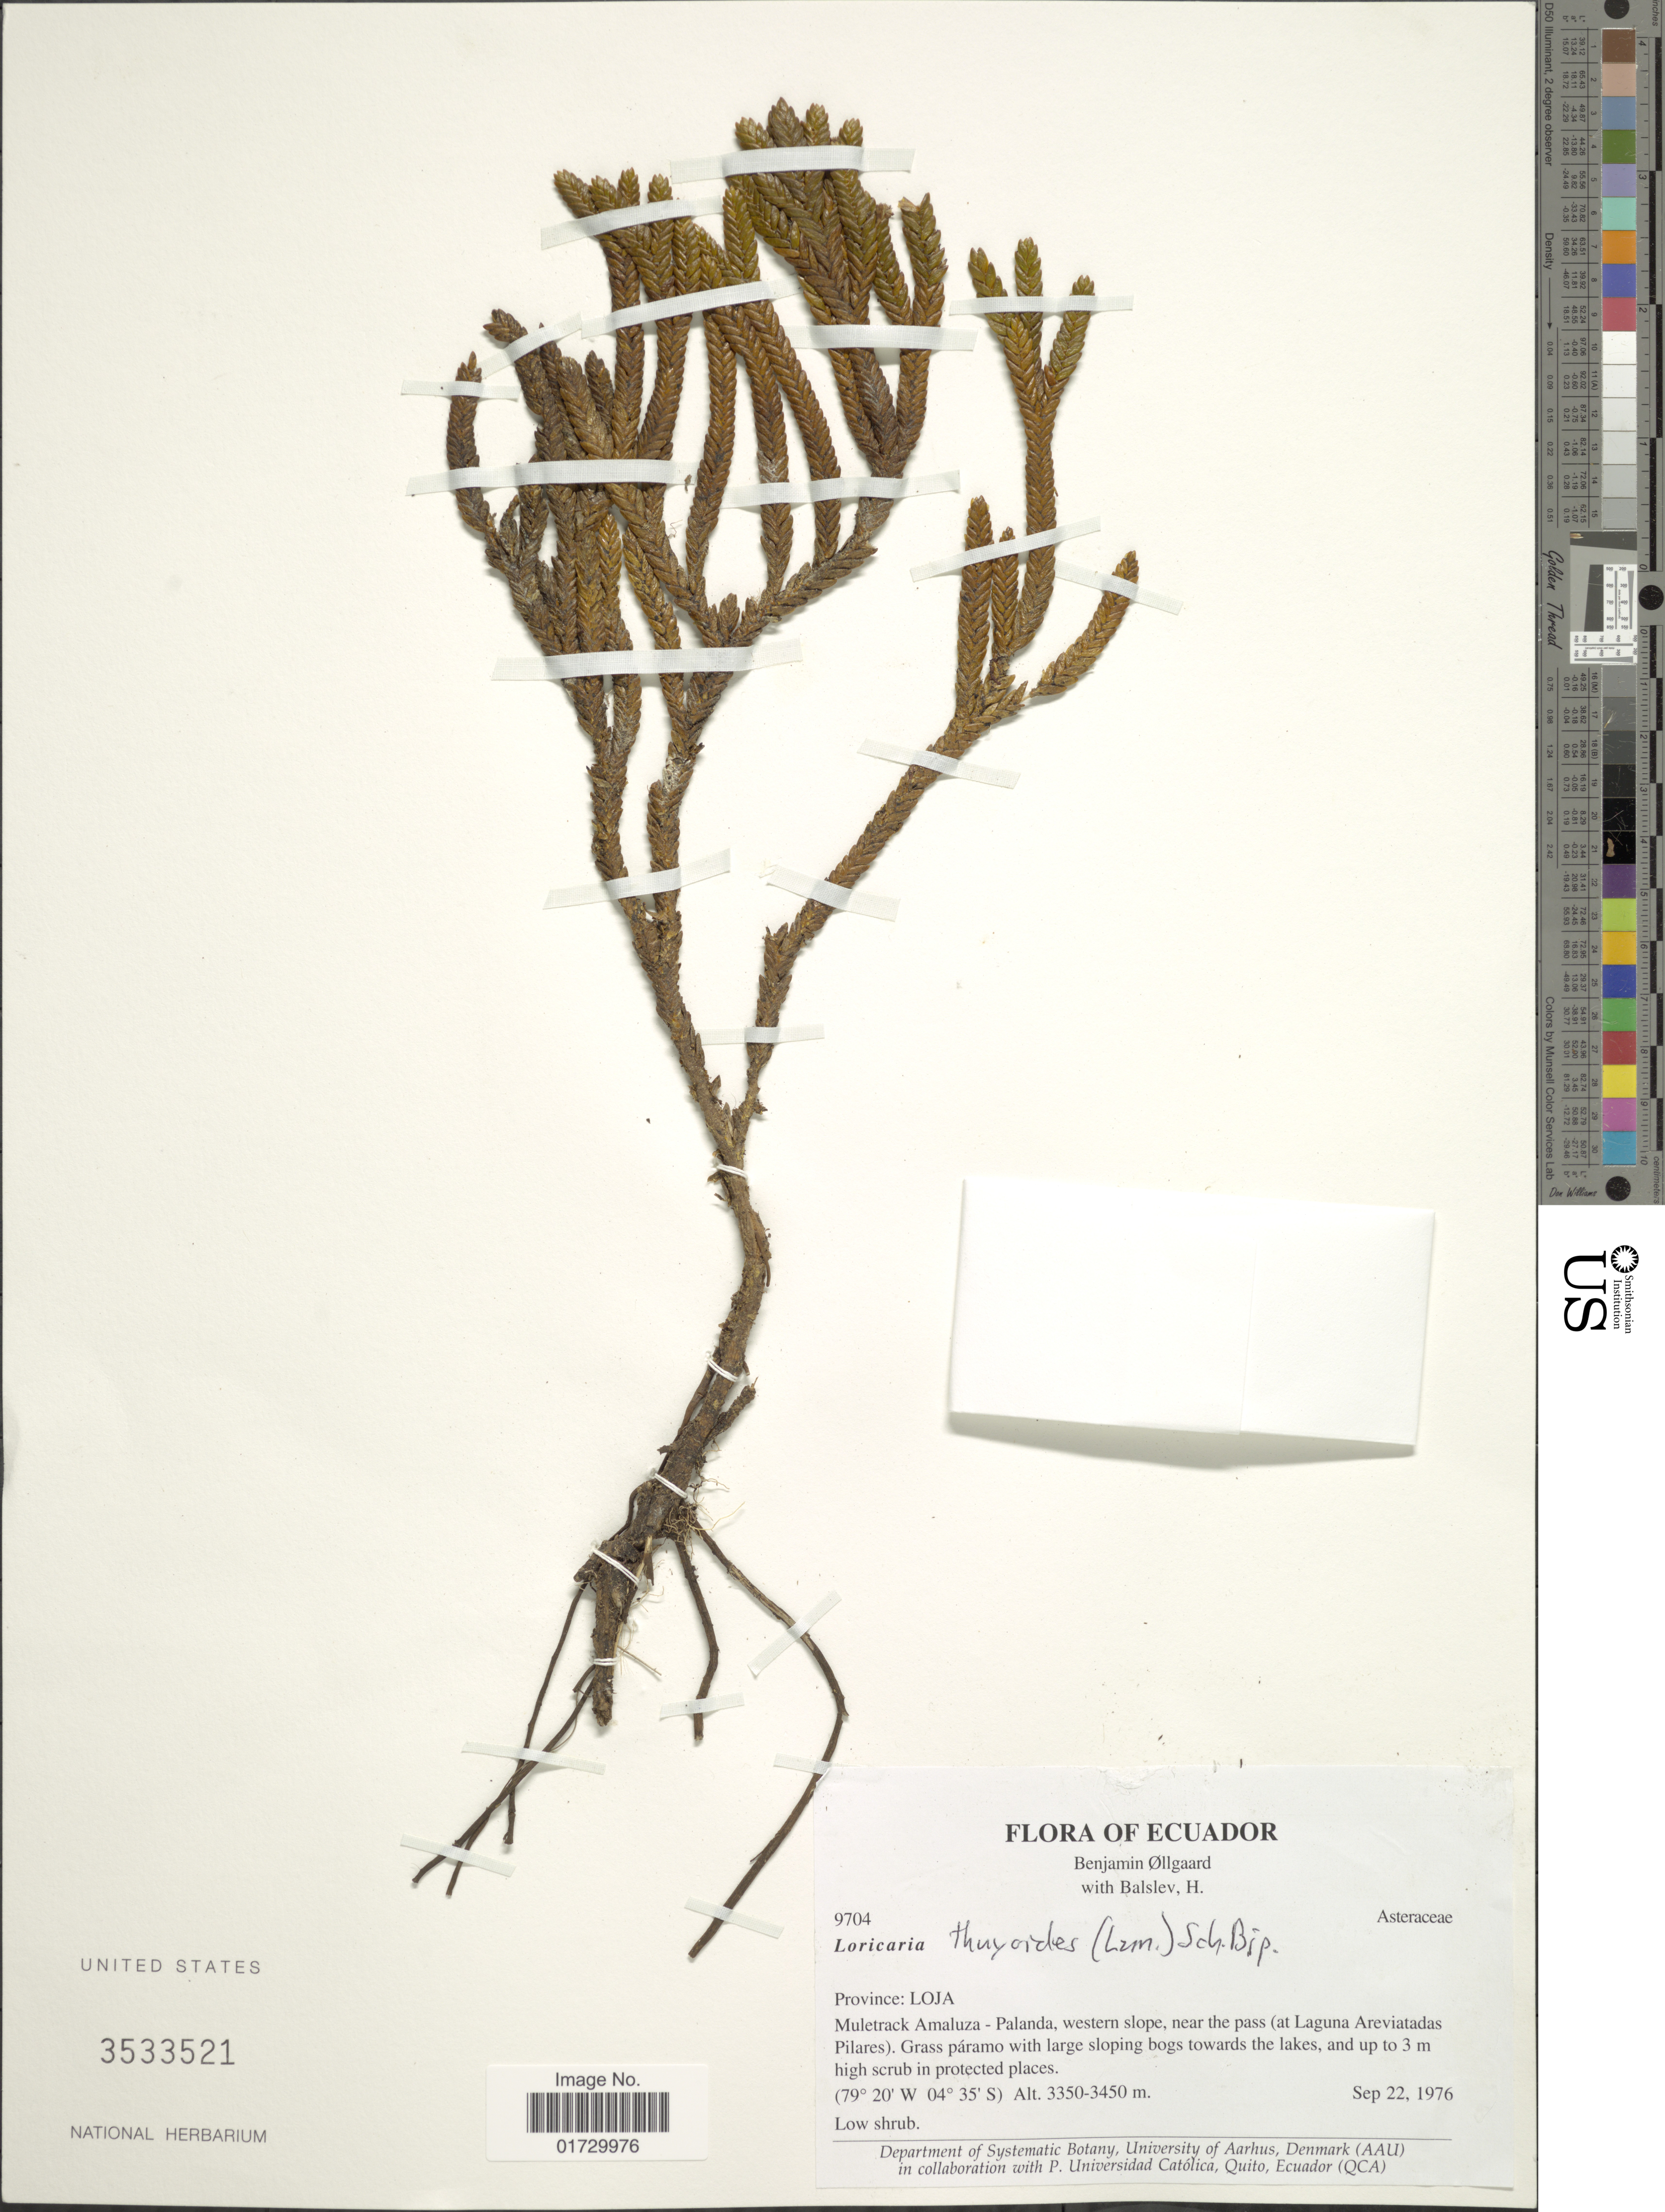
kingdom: Plantae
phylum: Tracheophyta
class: Magnoliopsida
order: Asterales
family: Asteraceae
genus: Loricaria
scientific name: Loricaria thuyoides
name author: (Lam.) Sch. Bip.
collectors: B. Øllgaard & H. Balslev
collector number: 9704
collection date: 1976-09-22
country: Ecuador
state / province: Loja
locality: Muletrack Amaluza - Palanda, western slope, near the pass (at Laguna Areviatadas Pilares)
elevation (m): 3350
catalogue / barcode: US 3533521